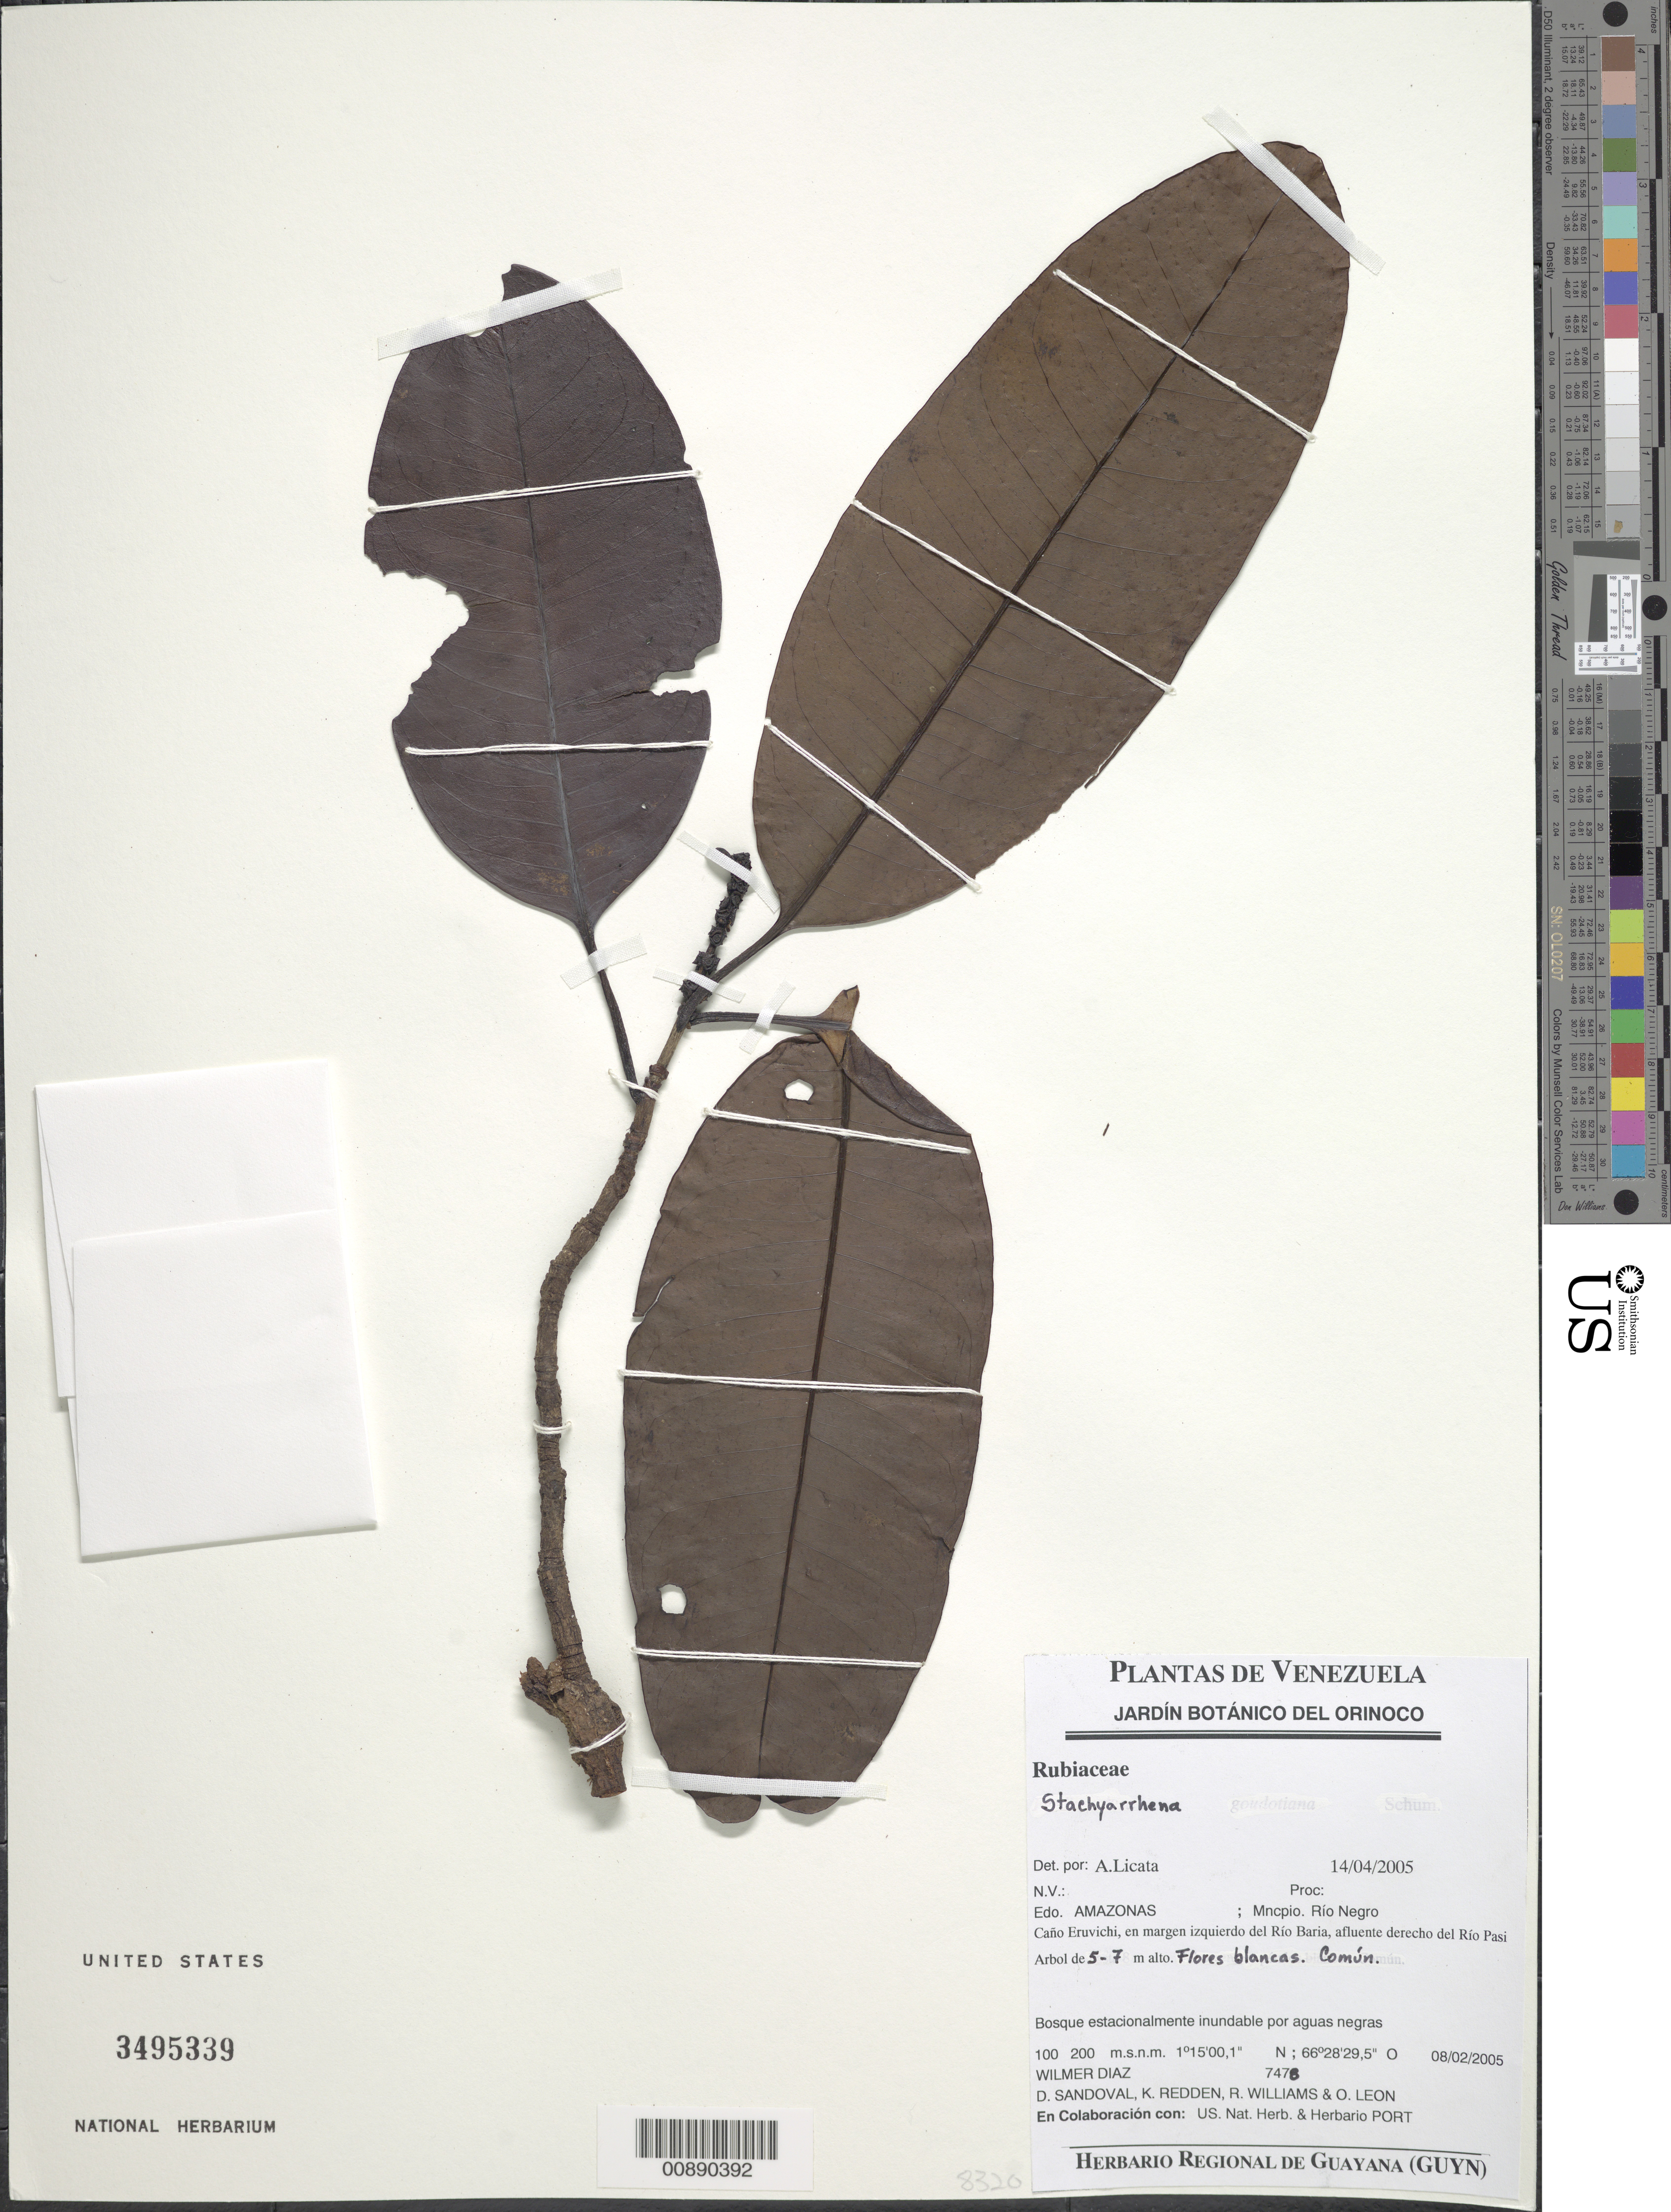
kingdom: Plantae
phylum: Tracheophyta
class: Magnoliopsida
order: Gentianales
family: Rubiaceae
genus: Stachyarrhena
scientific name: Stachyarrhena sp.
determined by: Licata, A., (PORT), Univ. Nac. Exp. de los Llanos Ezequiel Zamora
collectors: W. Díaz P., D. Sandoval, K. M. Redden, R. Williams & O. León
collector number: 7478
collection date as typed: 8-Feb-05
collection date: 2005-02-08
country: Venezuela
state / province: Amazonas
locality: Mun. Río Negro, Caño Eruvichi, en margen Río Baria, afluente del Río Pasimoni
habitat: Bosque estacionalmente inundable por aguas negras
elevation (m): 100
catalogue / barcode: US 3495339